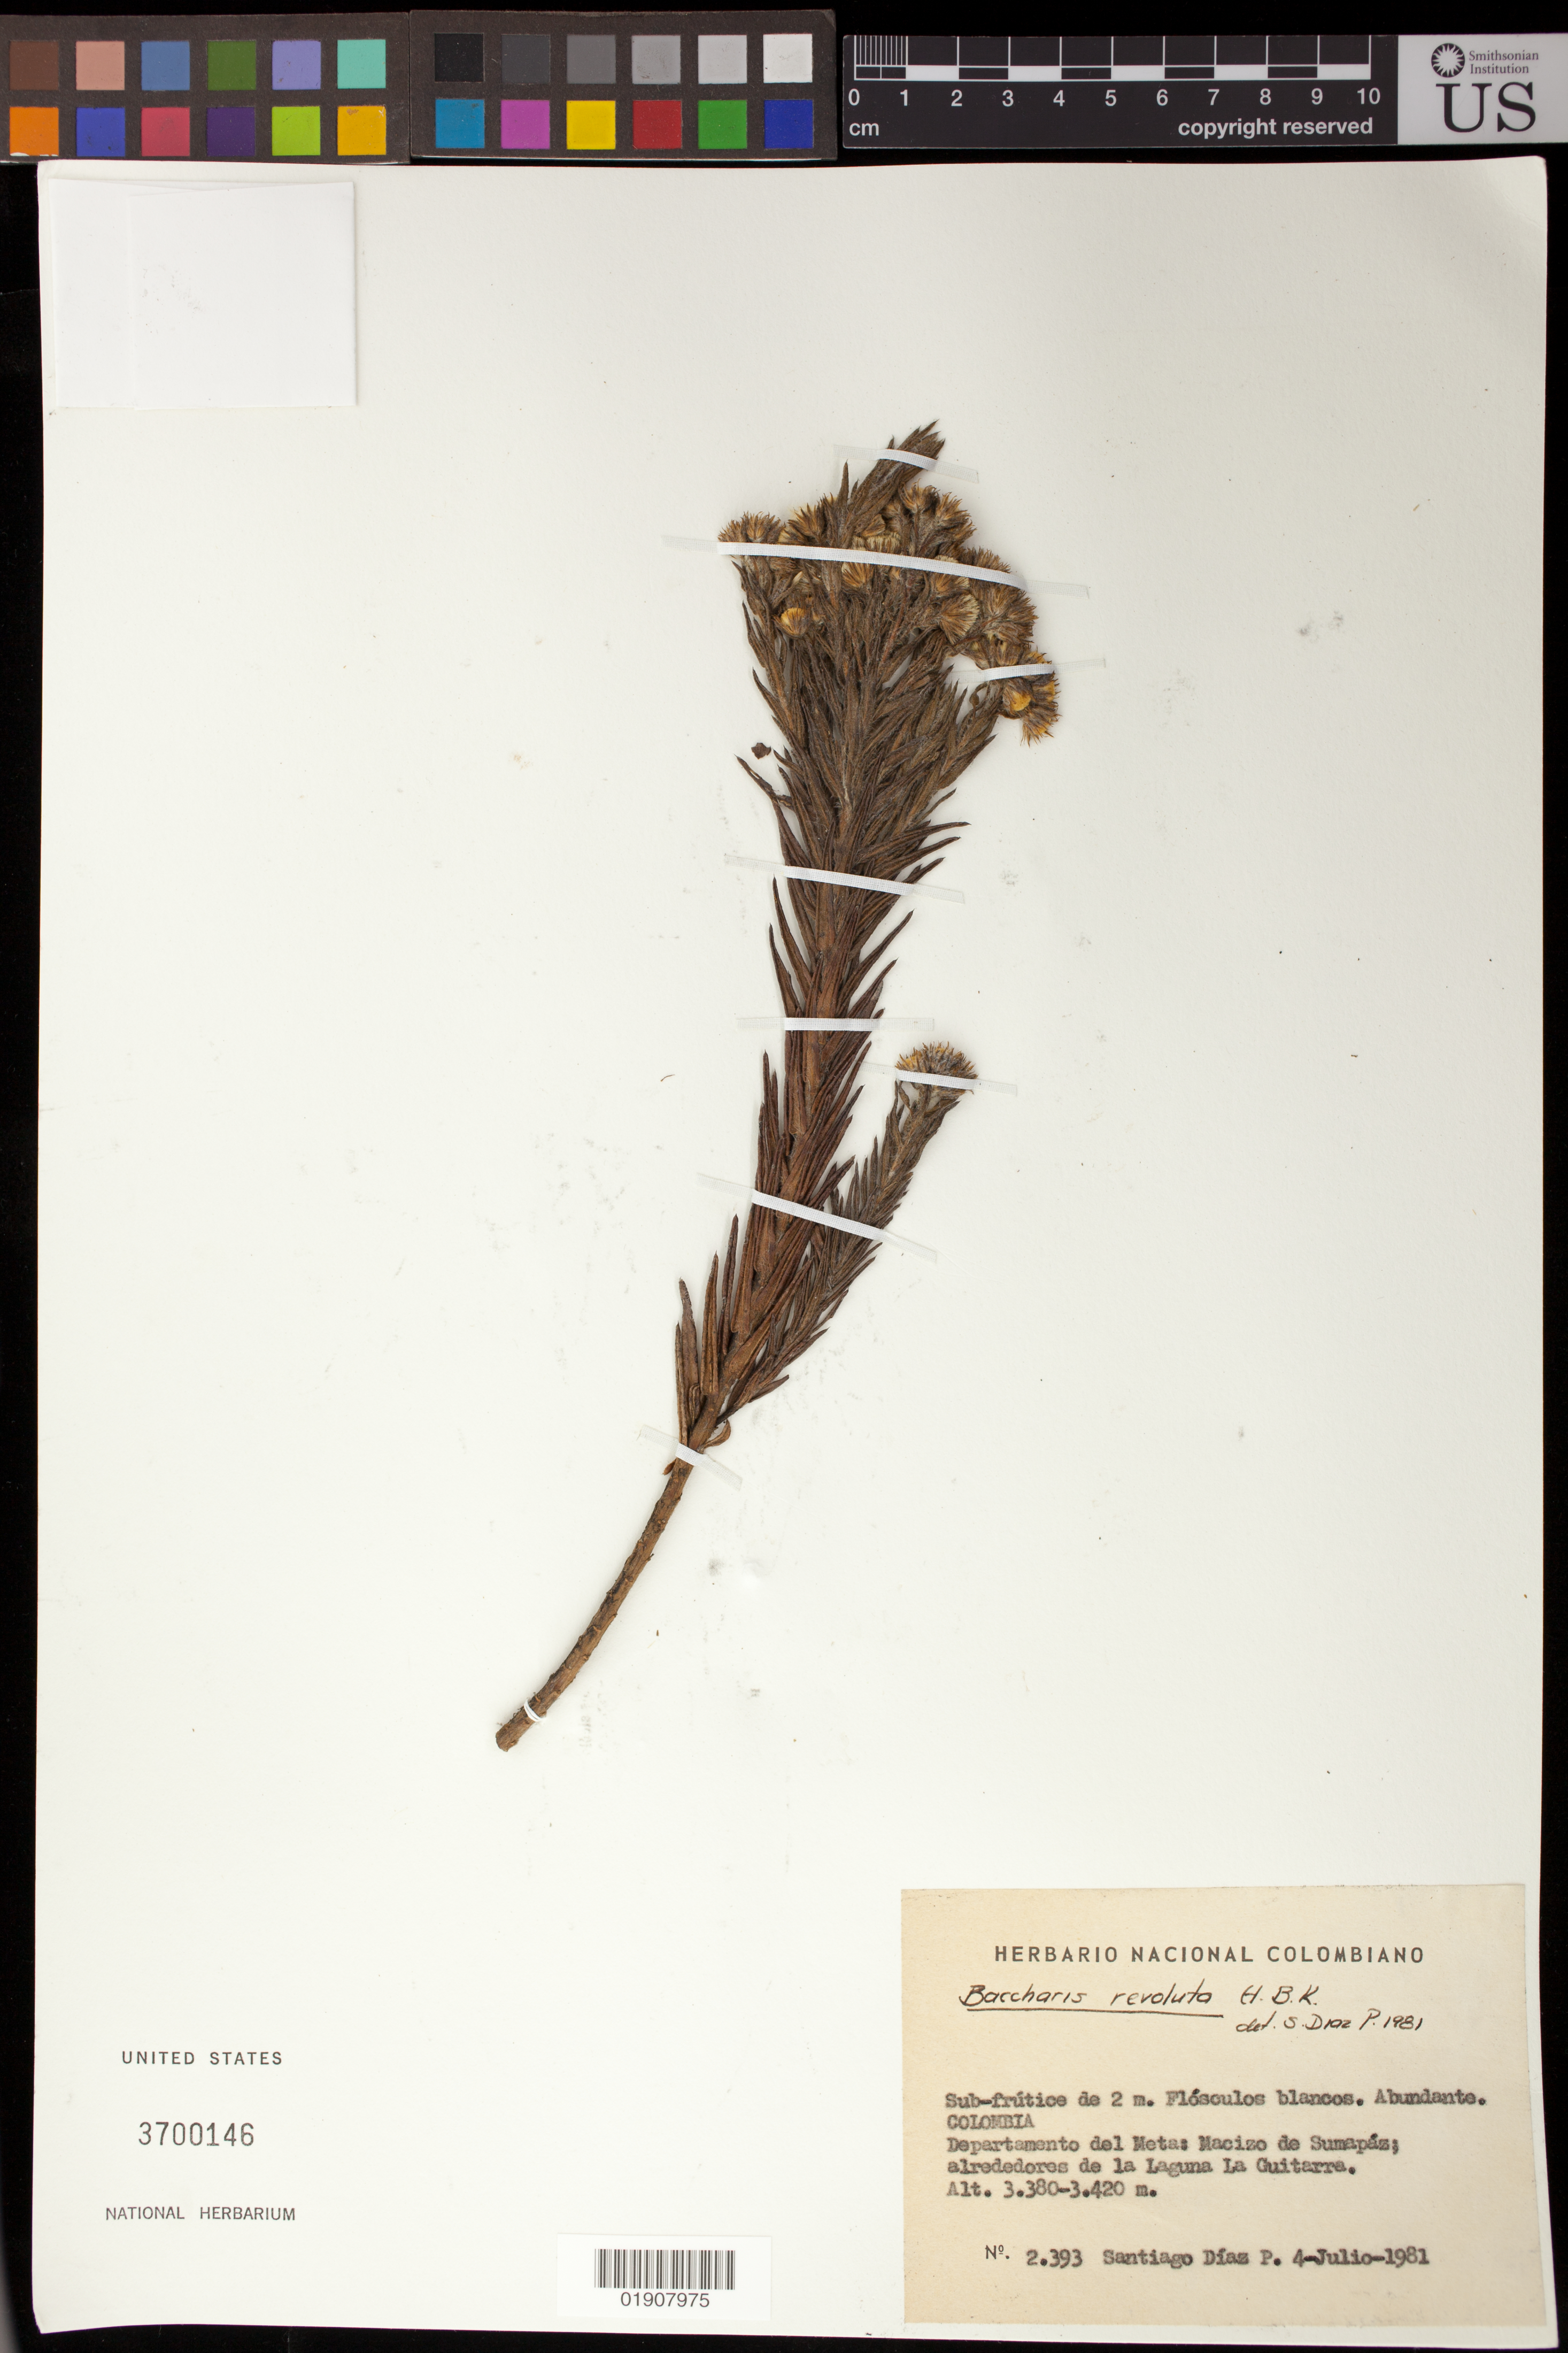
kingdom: Plantae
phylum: Tracheophyta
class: Magnoliopsida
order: Asterales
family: Asteraceae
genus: Baccharis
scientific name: Baccharis revoluta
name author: Kunth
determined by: Díaz Píedrahíta, S.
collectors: S. Díaz Píedrahíta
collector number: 2393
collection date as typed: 4-Julio-1981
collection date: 1981-07-04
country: Colombia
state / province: Metá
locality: Macizo de Sumapaz; alrededores de la Laguna La Guitarra.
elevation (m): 3380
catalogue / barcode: US 3700146